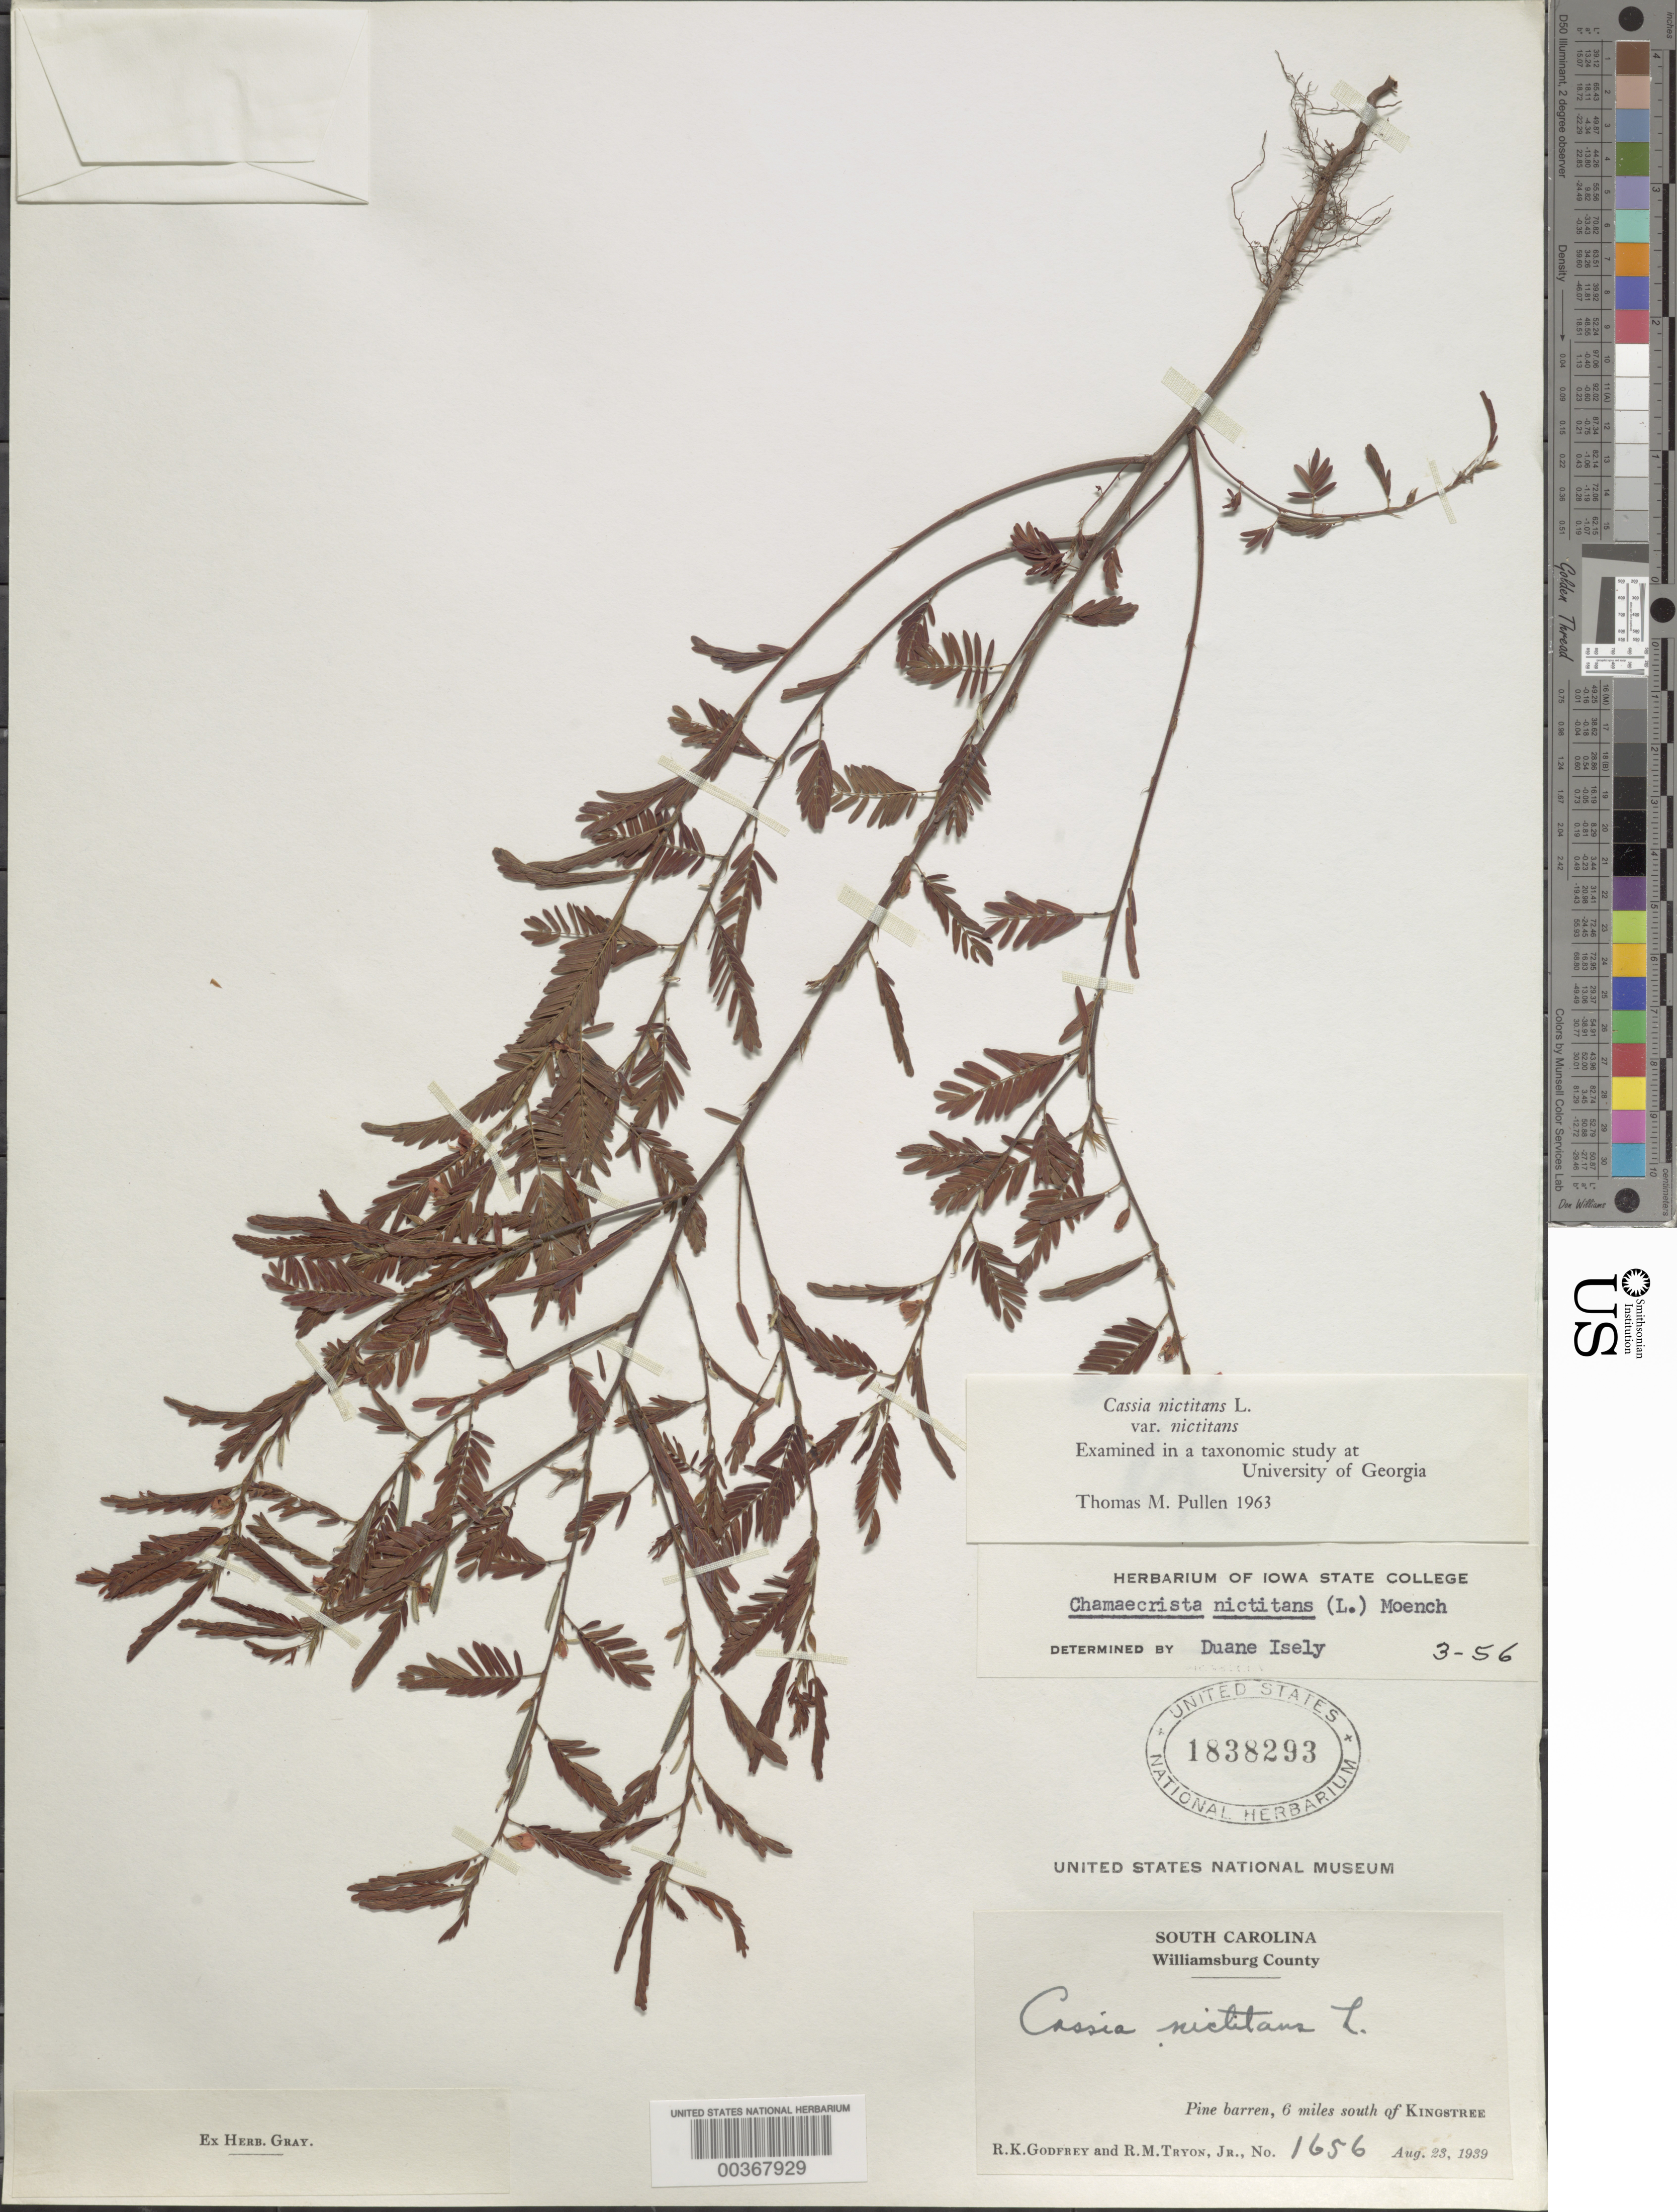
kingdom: Plantae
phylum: Tracheophyta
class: Magnoliopsida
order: Fabales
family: Fabaceae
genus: Chamaecrista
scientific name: Chamaecrista nictitans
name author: (L.) Moench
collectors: R. K. Godfrey & R. M. Tryon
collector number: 1656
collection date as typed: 23 Aug 1939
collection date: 1939-08-23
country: United States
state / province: South Carolina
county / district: Williamsburg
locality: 6 mi s of kingstree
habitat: Pine barren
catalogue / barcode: US 1838293